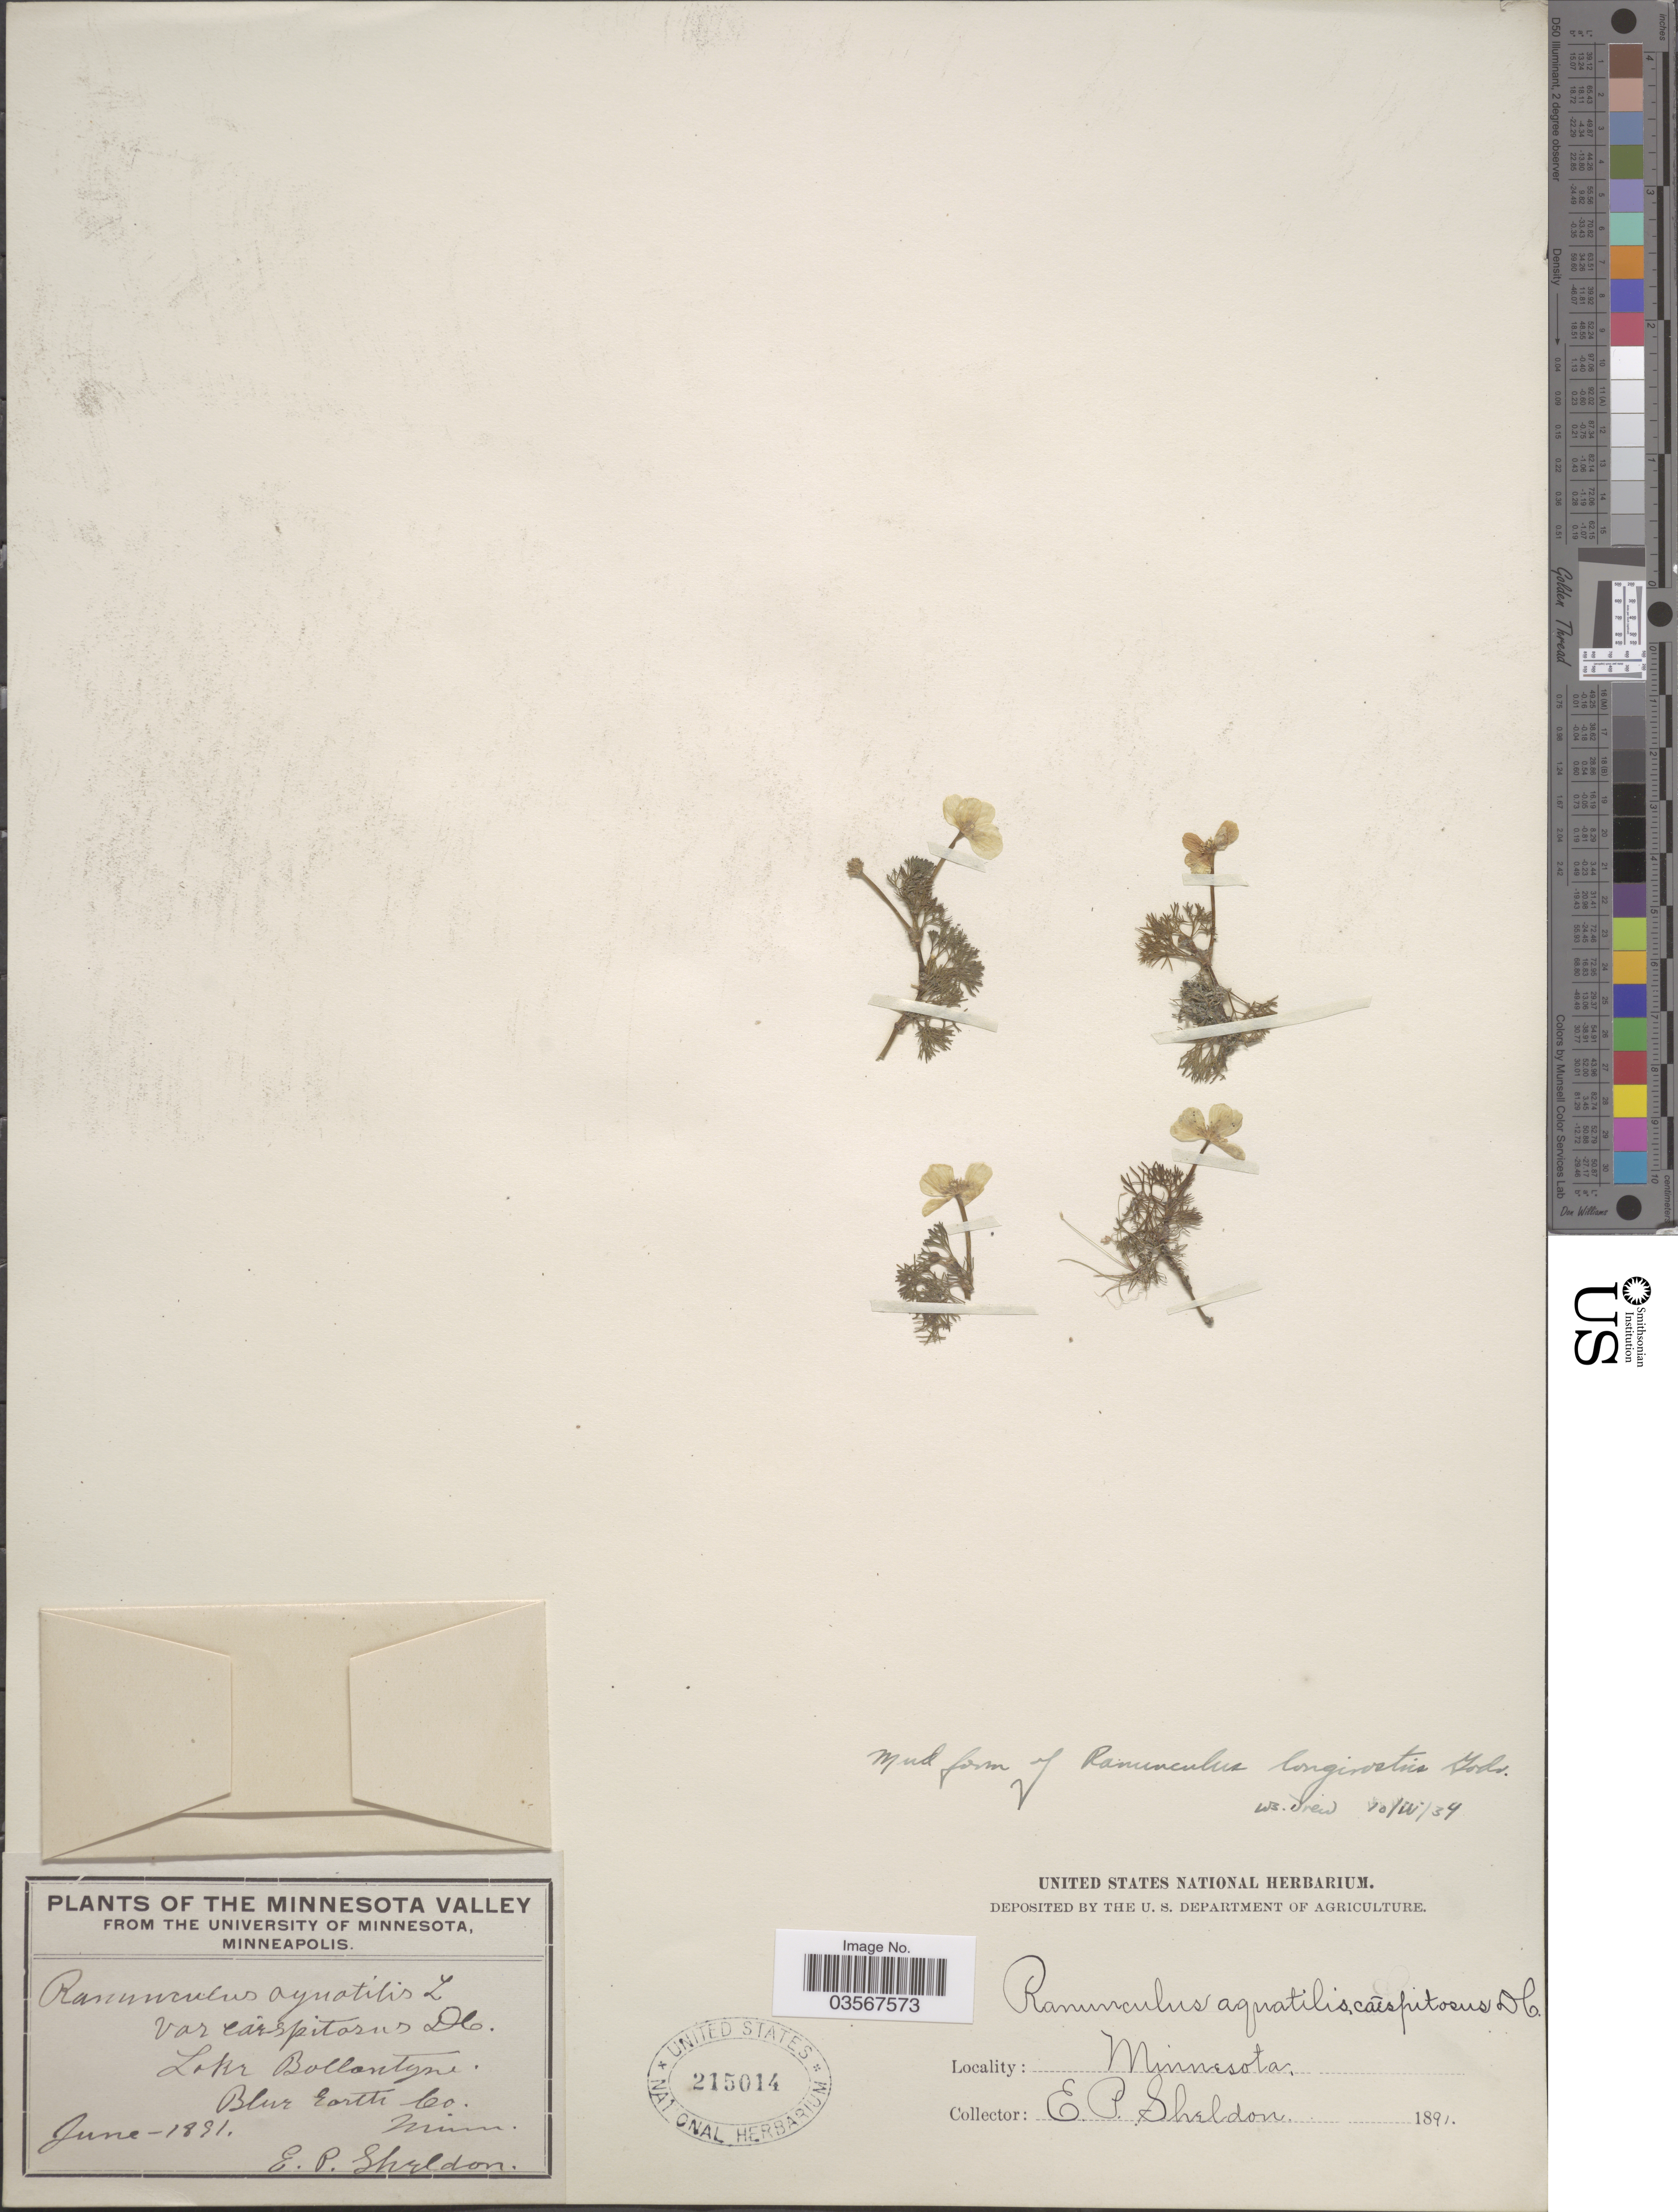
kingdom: Plantae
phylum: Tracheophyta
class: Magnoliopsida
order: Ranunculales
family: Ranunculaceae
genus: Ranunculus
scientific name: Ranunculus longirostris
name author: Godr.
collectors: E. P. Sheldon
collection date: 1891-06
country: United States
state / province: Minnesota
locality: The Minnesota Valley. Lake Ballantyne. Blur Earth Co.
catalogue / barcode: US 215014